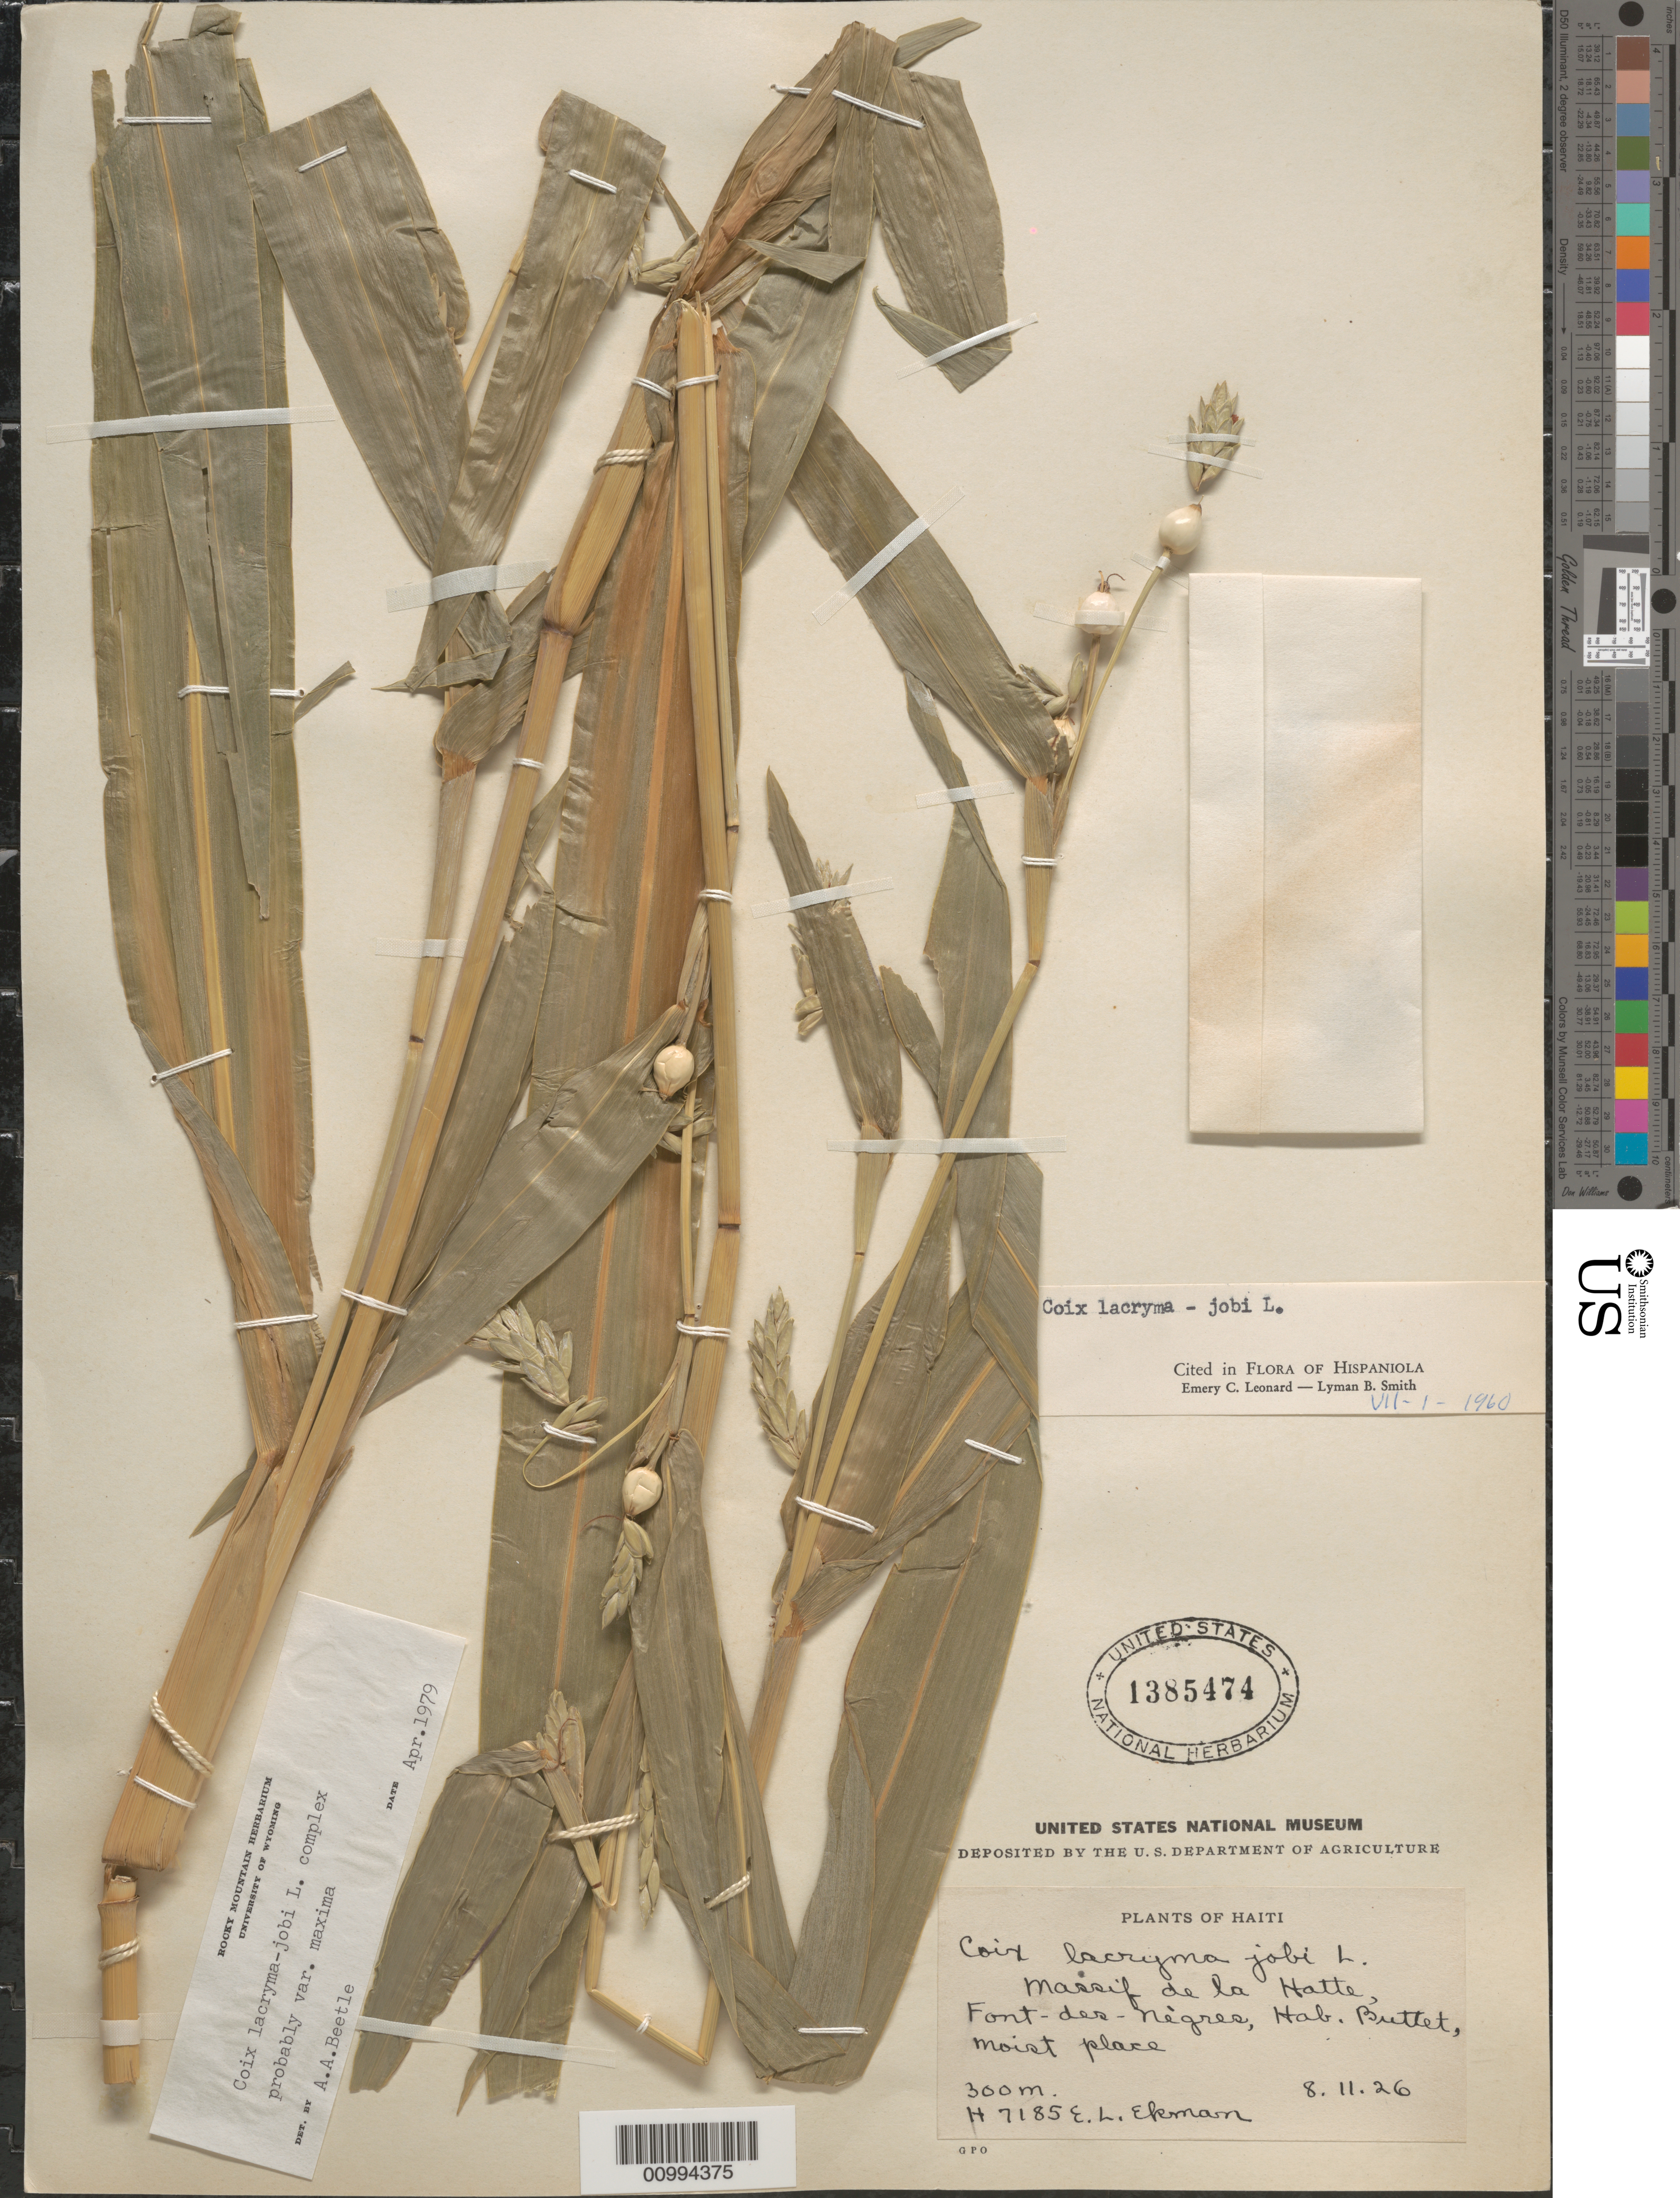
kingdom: Plantae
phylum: Tracheophyta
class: Liliopsida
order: Poales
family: Poaceae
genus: Coix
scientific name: Coix lacryma-jobi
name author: L.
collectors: E. L. Ekman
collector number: H 7185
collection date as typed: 11 Aug 1926 or 08 Nov 1926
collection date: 1926-08-11 or 1926-11-08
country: Dominican Republic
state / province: Espaillat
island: Hispaniola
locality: Font des Negres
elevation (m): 300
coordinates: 0 N, 0 E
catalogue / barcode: US 1385474